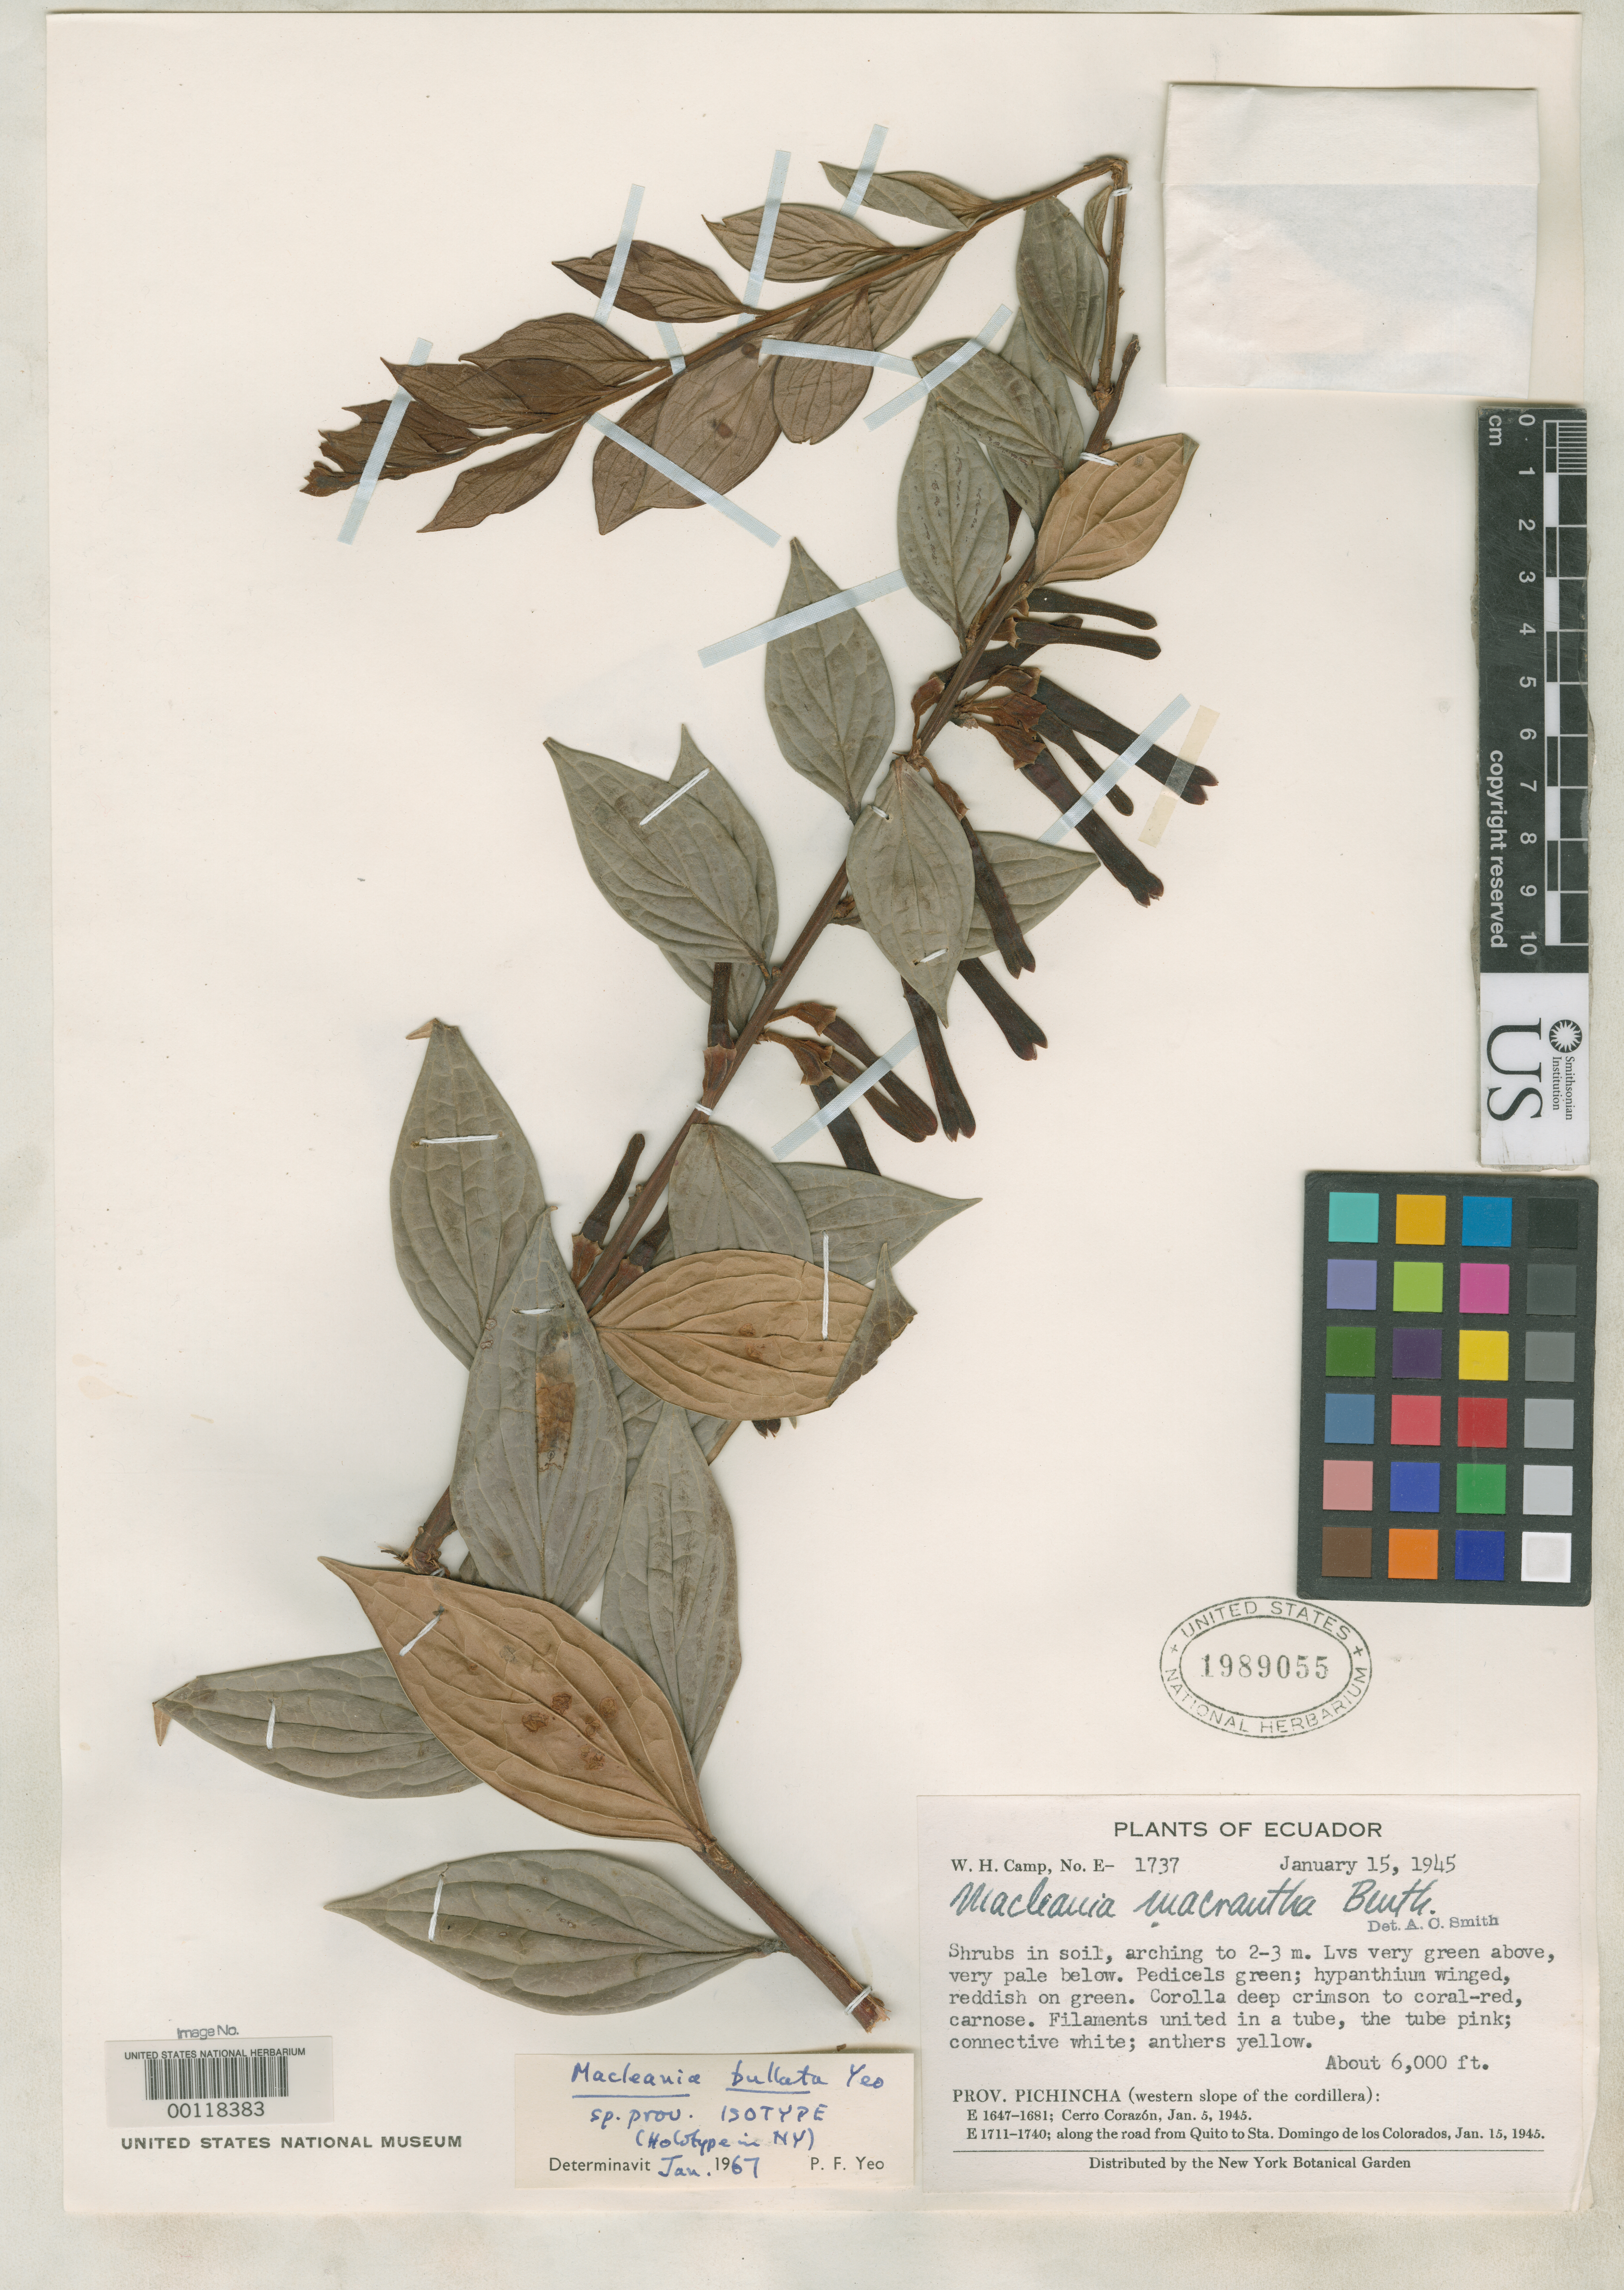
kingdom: Plantae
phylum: Tracheophyta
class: Magnoliopsida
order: Ericales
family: Ericaceae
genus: Macleania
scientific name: Macleania bullata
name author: Yeo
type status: Isotype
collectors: W. H. Camp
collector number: E 1737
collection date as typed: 15 Jan 1945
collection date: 1945-01-15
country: Ecuador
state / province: Pichincha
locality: Quito-Santo Domingo de Los Colorados.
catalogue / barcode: US 1989055